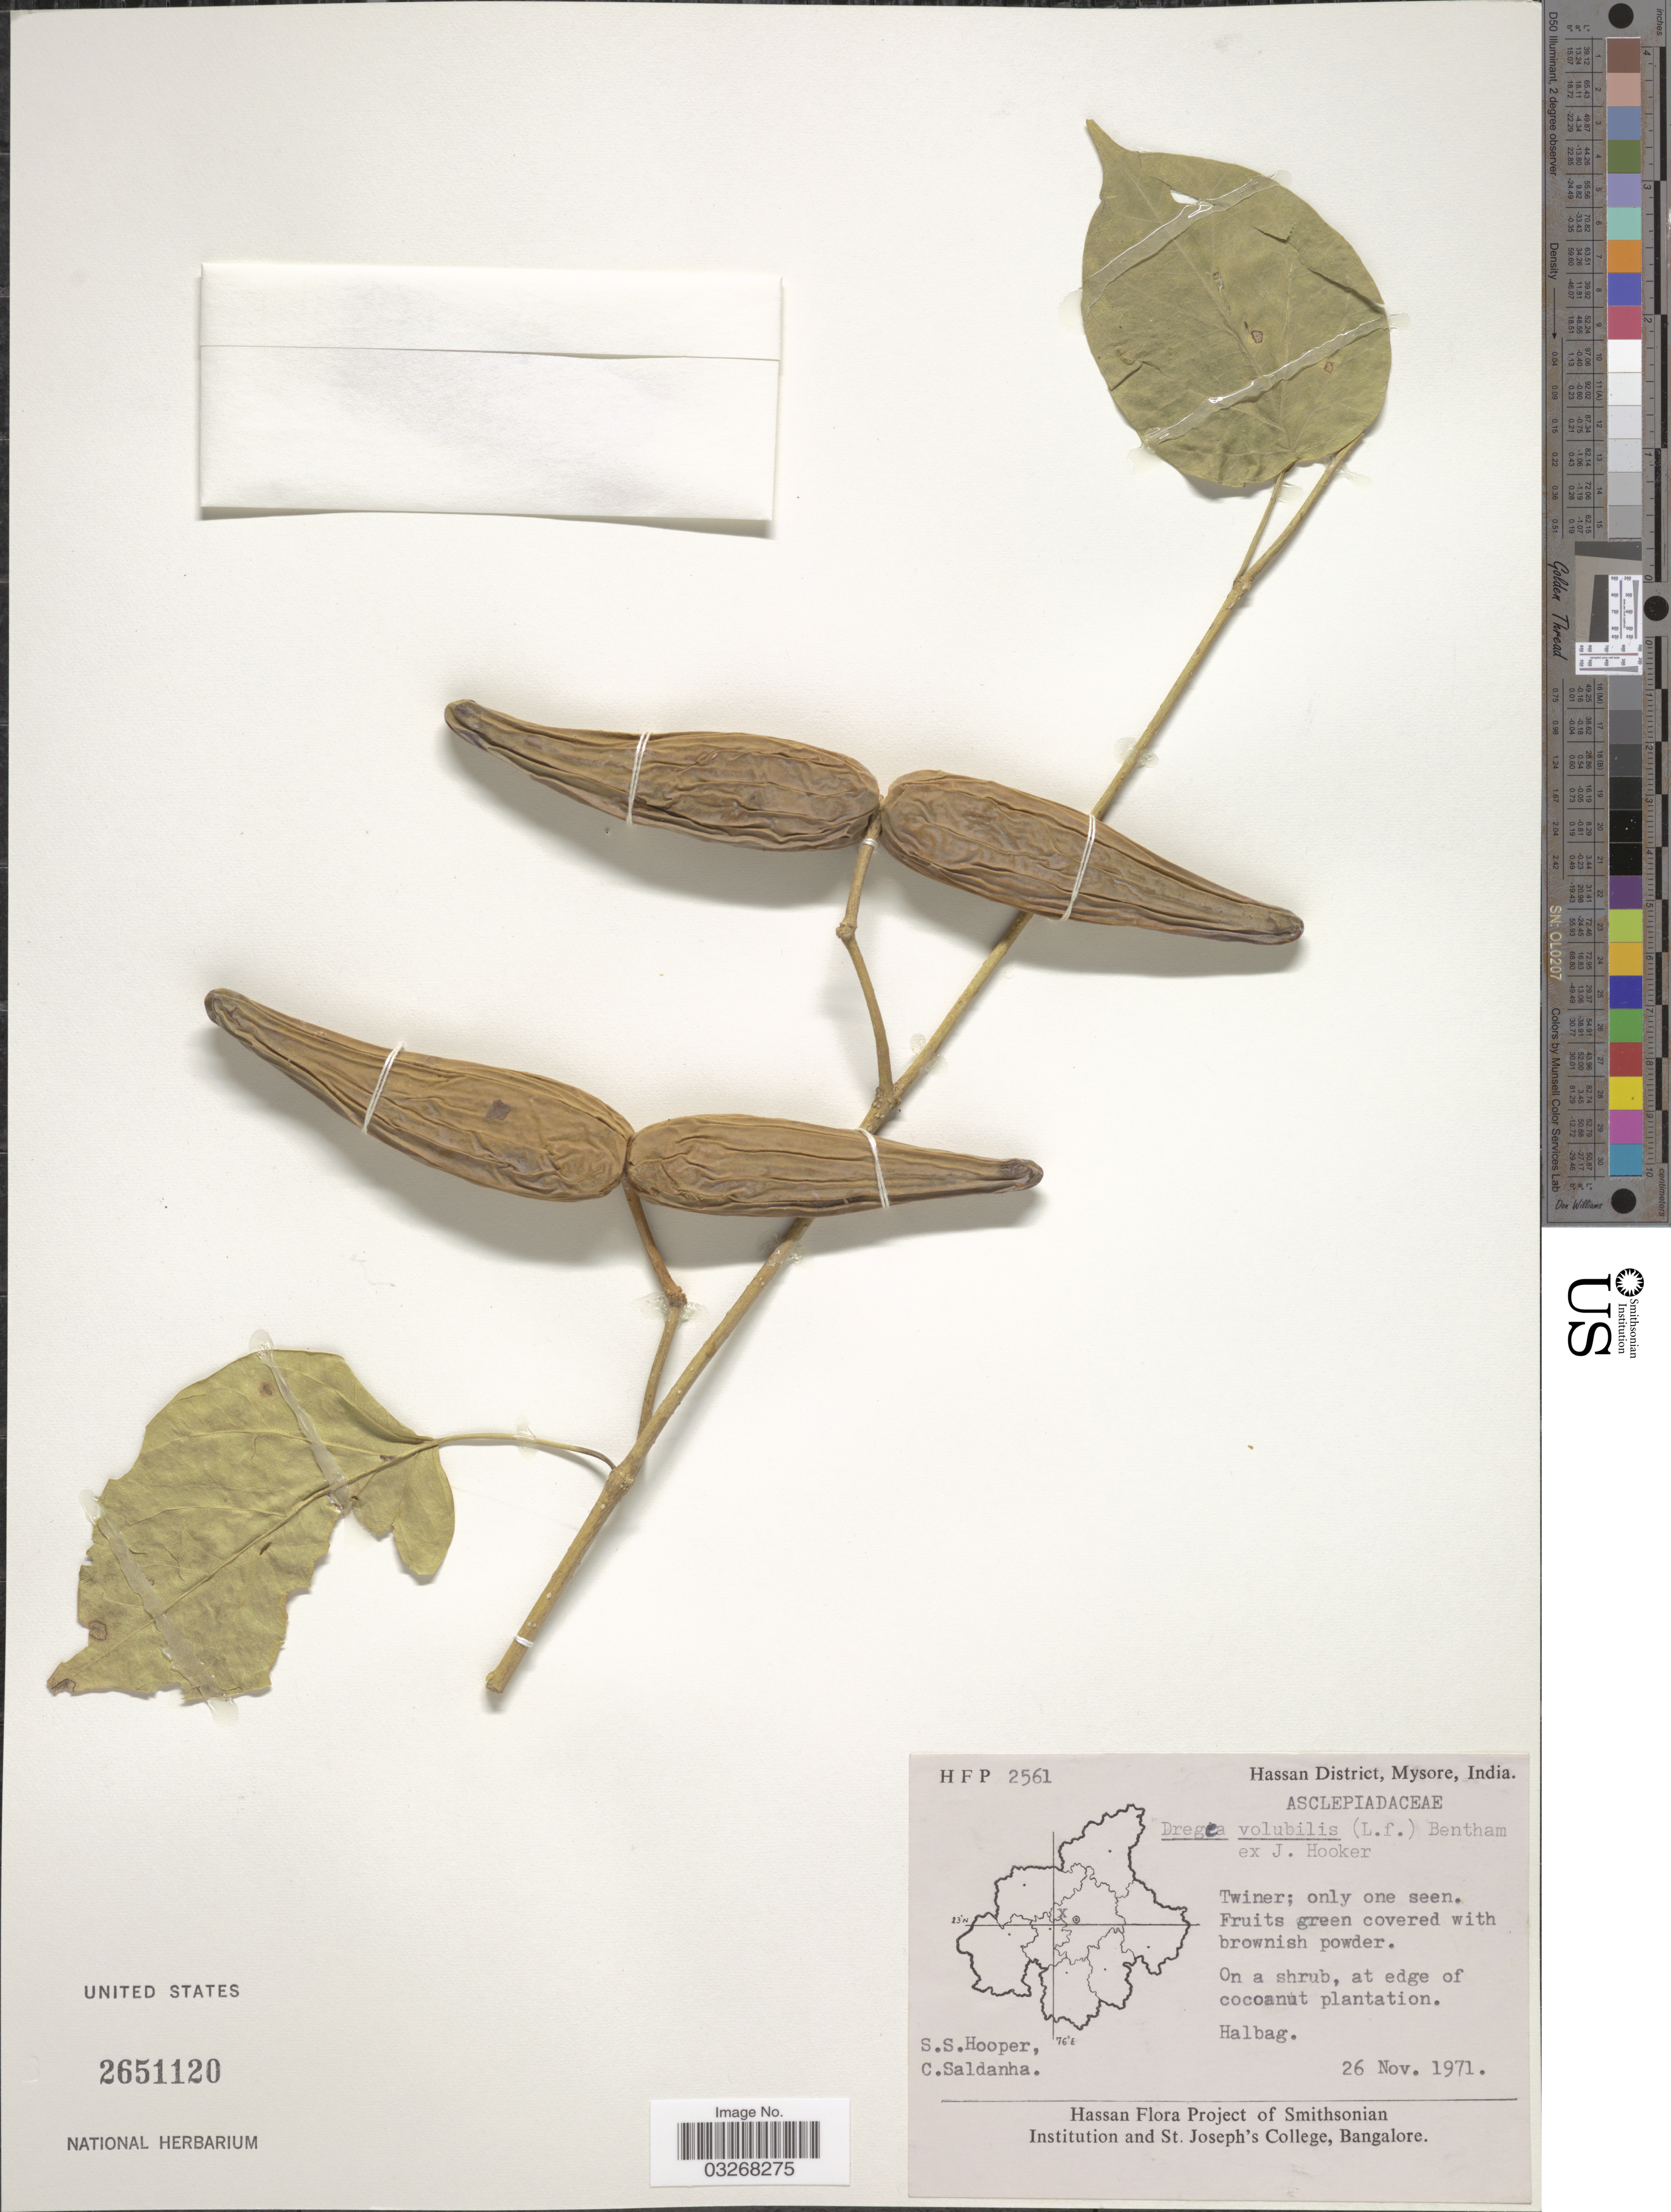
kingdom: Plantae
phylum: Tracheophyta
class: Magnoliopsida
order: Gentianales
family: Apocynaceae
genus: Dregea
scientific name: Dregea volubilis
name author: (L. f.) Benth. ex Hook. f.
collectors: S. S. Hooper & C. Saldanha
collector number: HFP2561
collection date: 1971-11-26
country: India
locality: Hassan District, Mysore. Halbag.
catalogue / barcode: US 2651120